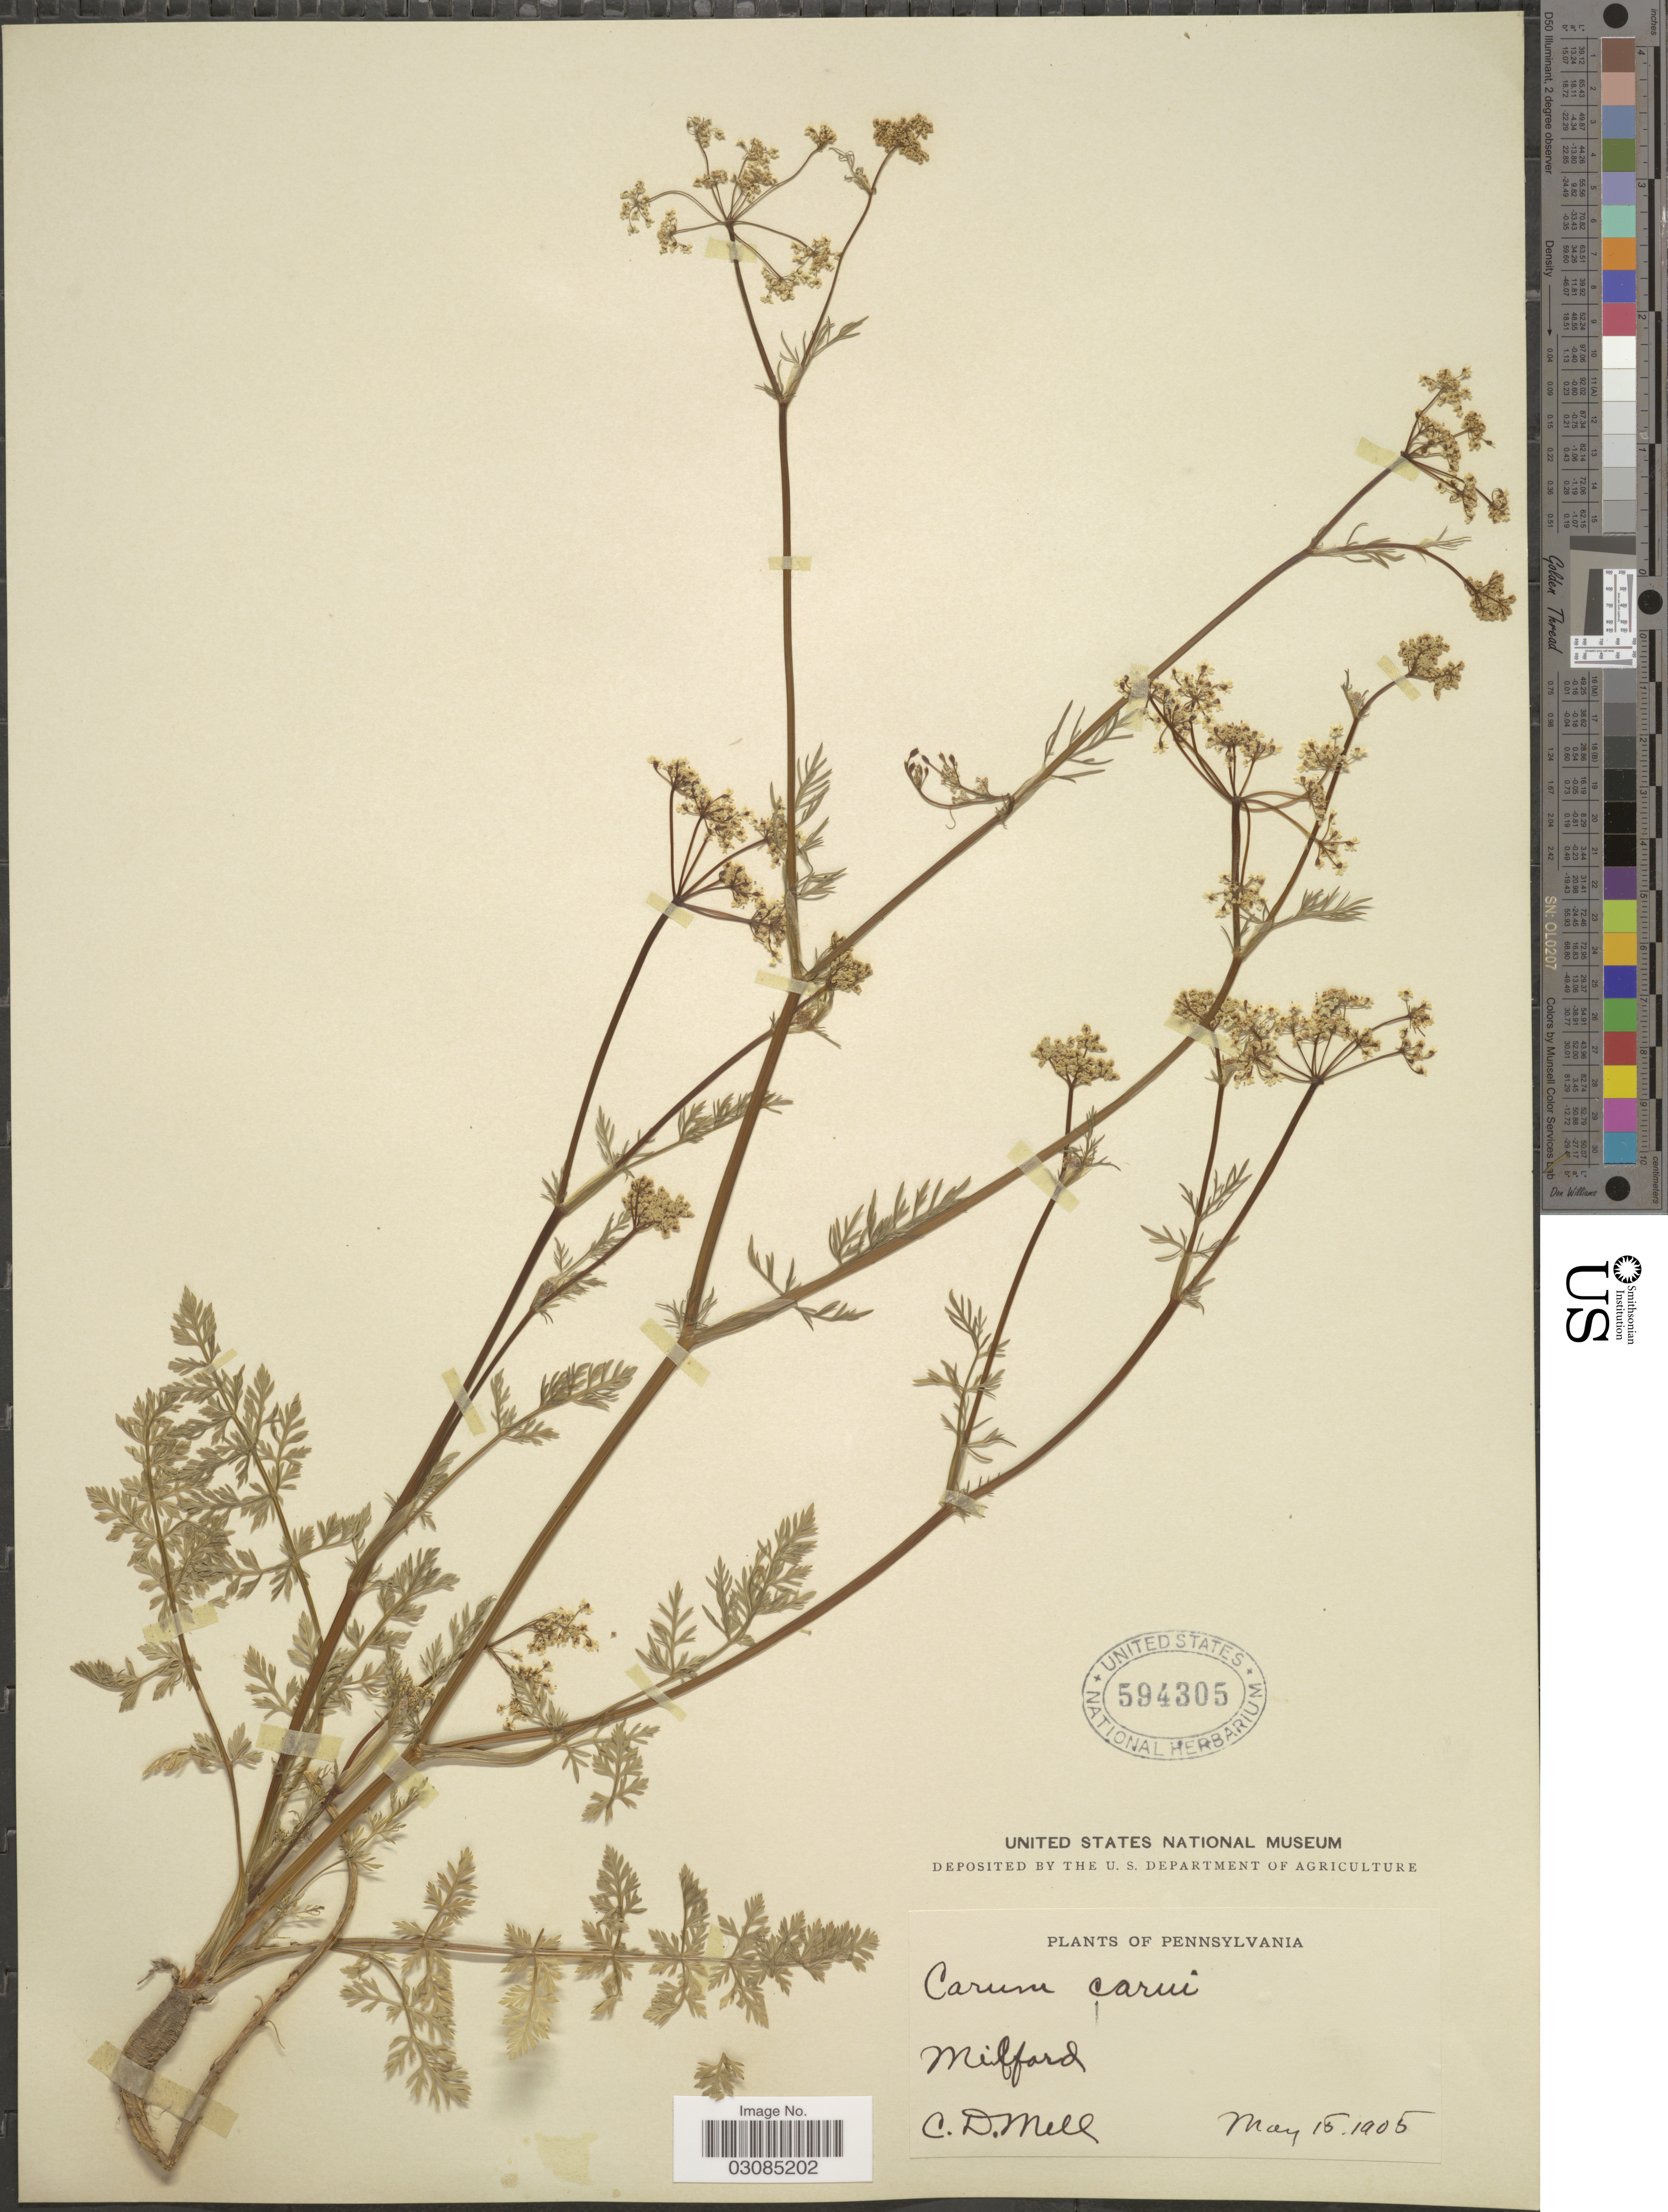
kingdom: Plantae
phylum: Tracheophyta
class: Magnoliopsida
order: Apiales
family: Apiaceae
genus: Carum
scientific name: Carum carvi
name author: L.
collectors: C. D. Mell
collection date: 1905-05-15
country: United States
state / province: Pennsylvania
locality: Milford.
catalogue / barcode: US 594305